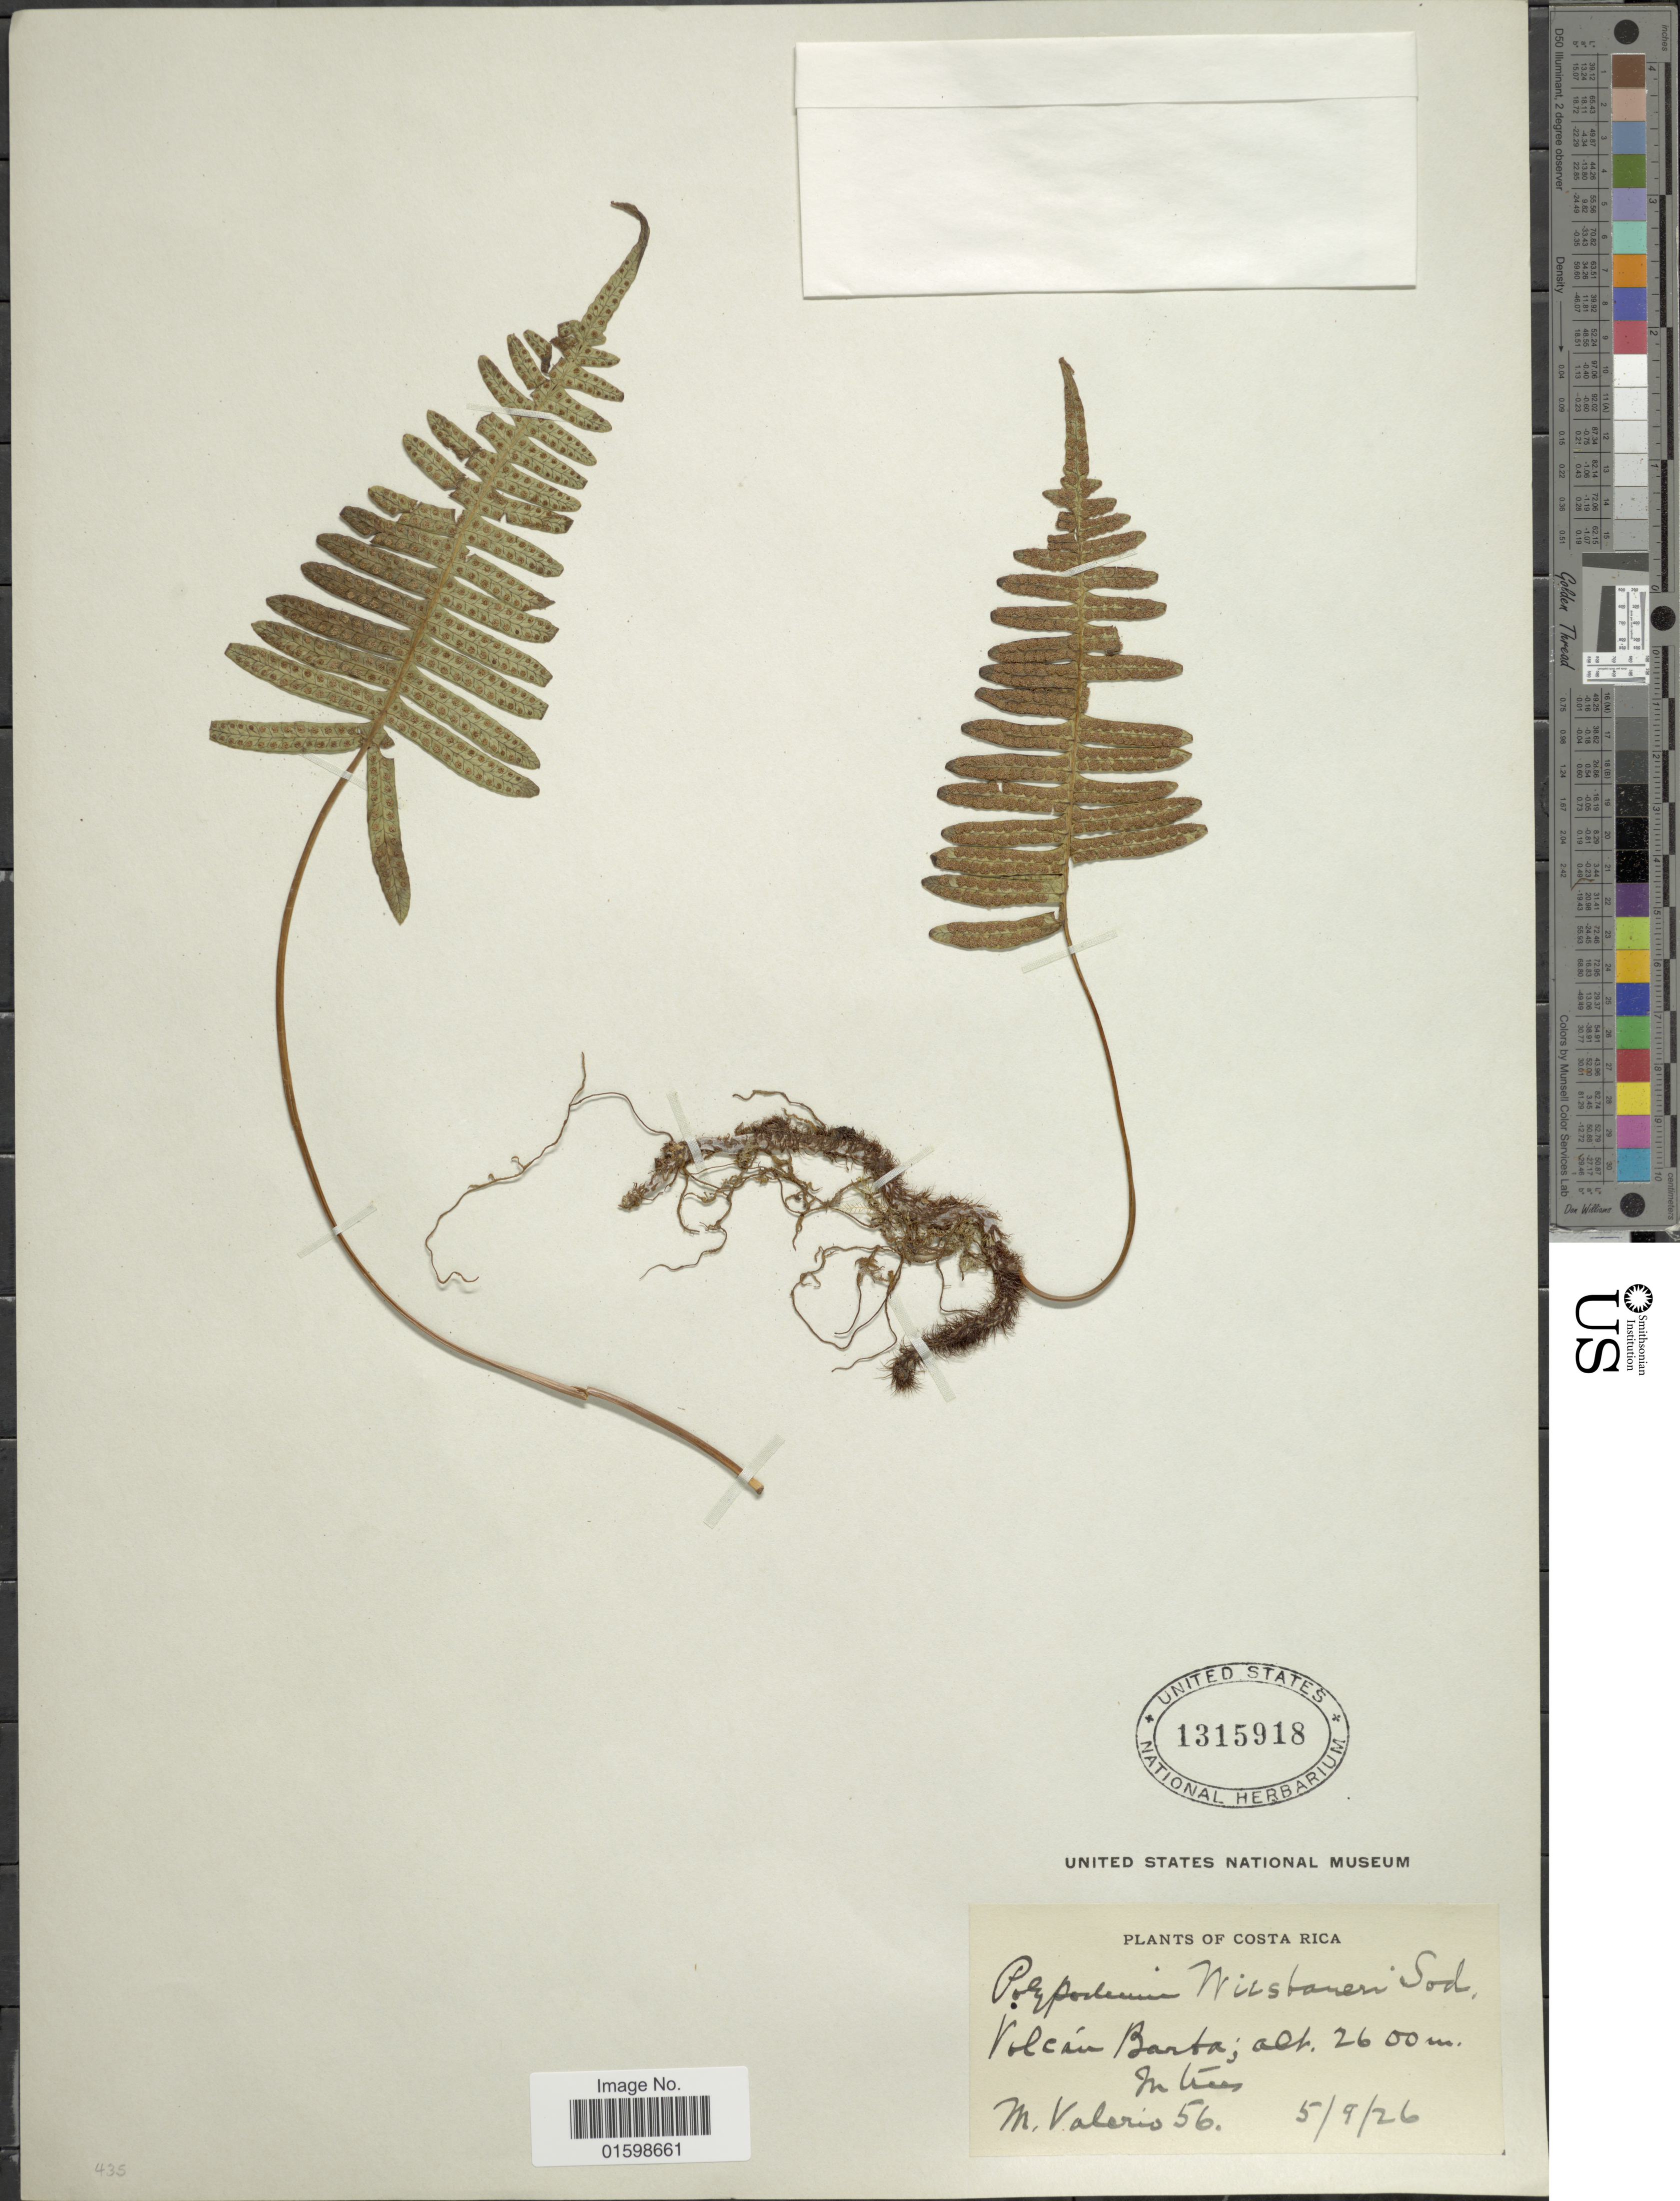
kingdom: Plantae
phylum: Tracheophyta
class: Polypodiopsida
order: Polypodiales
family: Polypodiaceae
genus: Pleopeltis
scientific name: Pleopeltis wiesbaurii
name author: (Sodiro) Lellinger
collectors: M. Valerio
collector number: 56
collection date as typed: Transcribed d/m/y: 5/9/26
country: Costa Rica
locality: Volcán Barba [Barva Volcano], in trees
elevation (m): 2600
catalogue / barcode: US 1315918